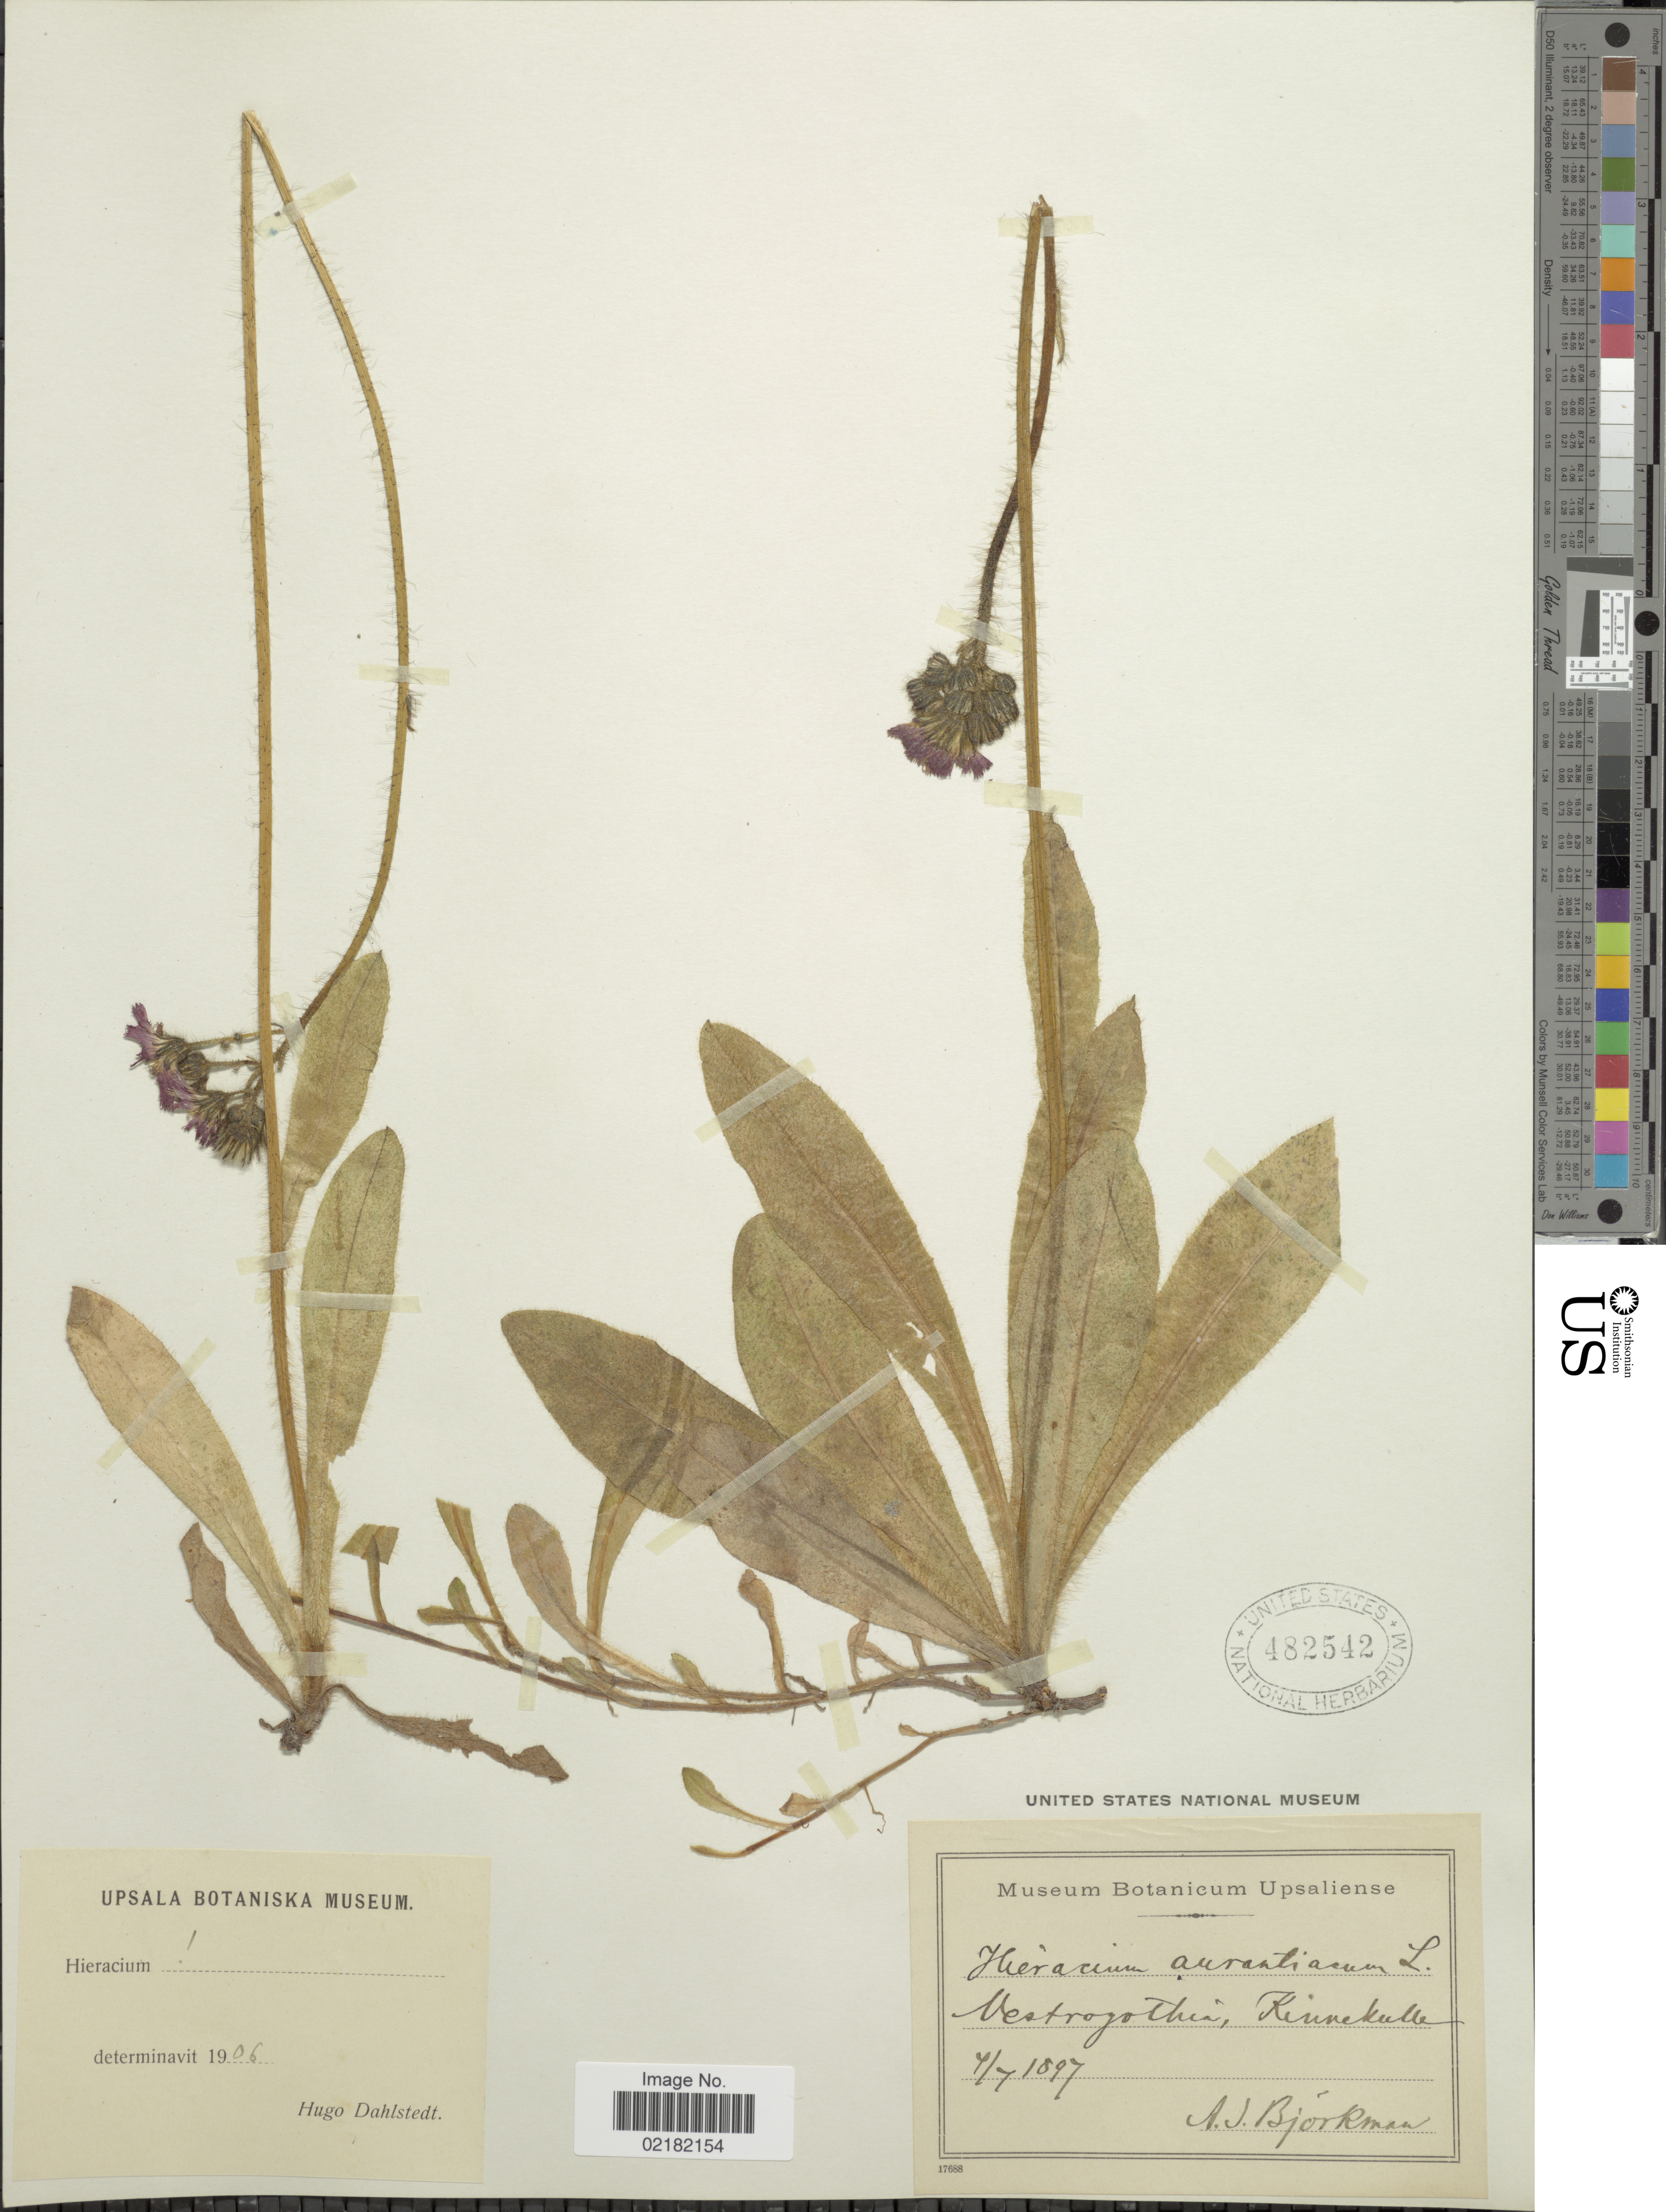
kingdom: Plantae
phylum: Tracheophyta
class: Magnoliopsida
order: Asterales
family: Asteraceae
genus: Pilosella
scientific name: Pilosella aurantiaca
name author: (L.) F.W. Schultz & Sch. Bip.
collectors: A. Björkman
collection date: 1897-07-07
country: Sweden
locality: Vestrogothia, Kinnekulle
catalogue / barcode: US 482542